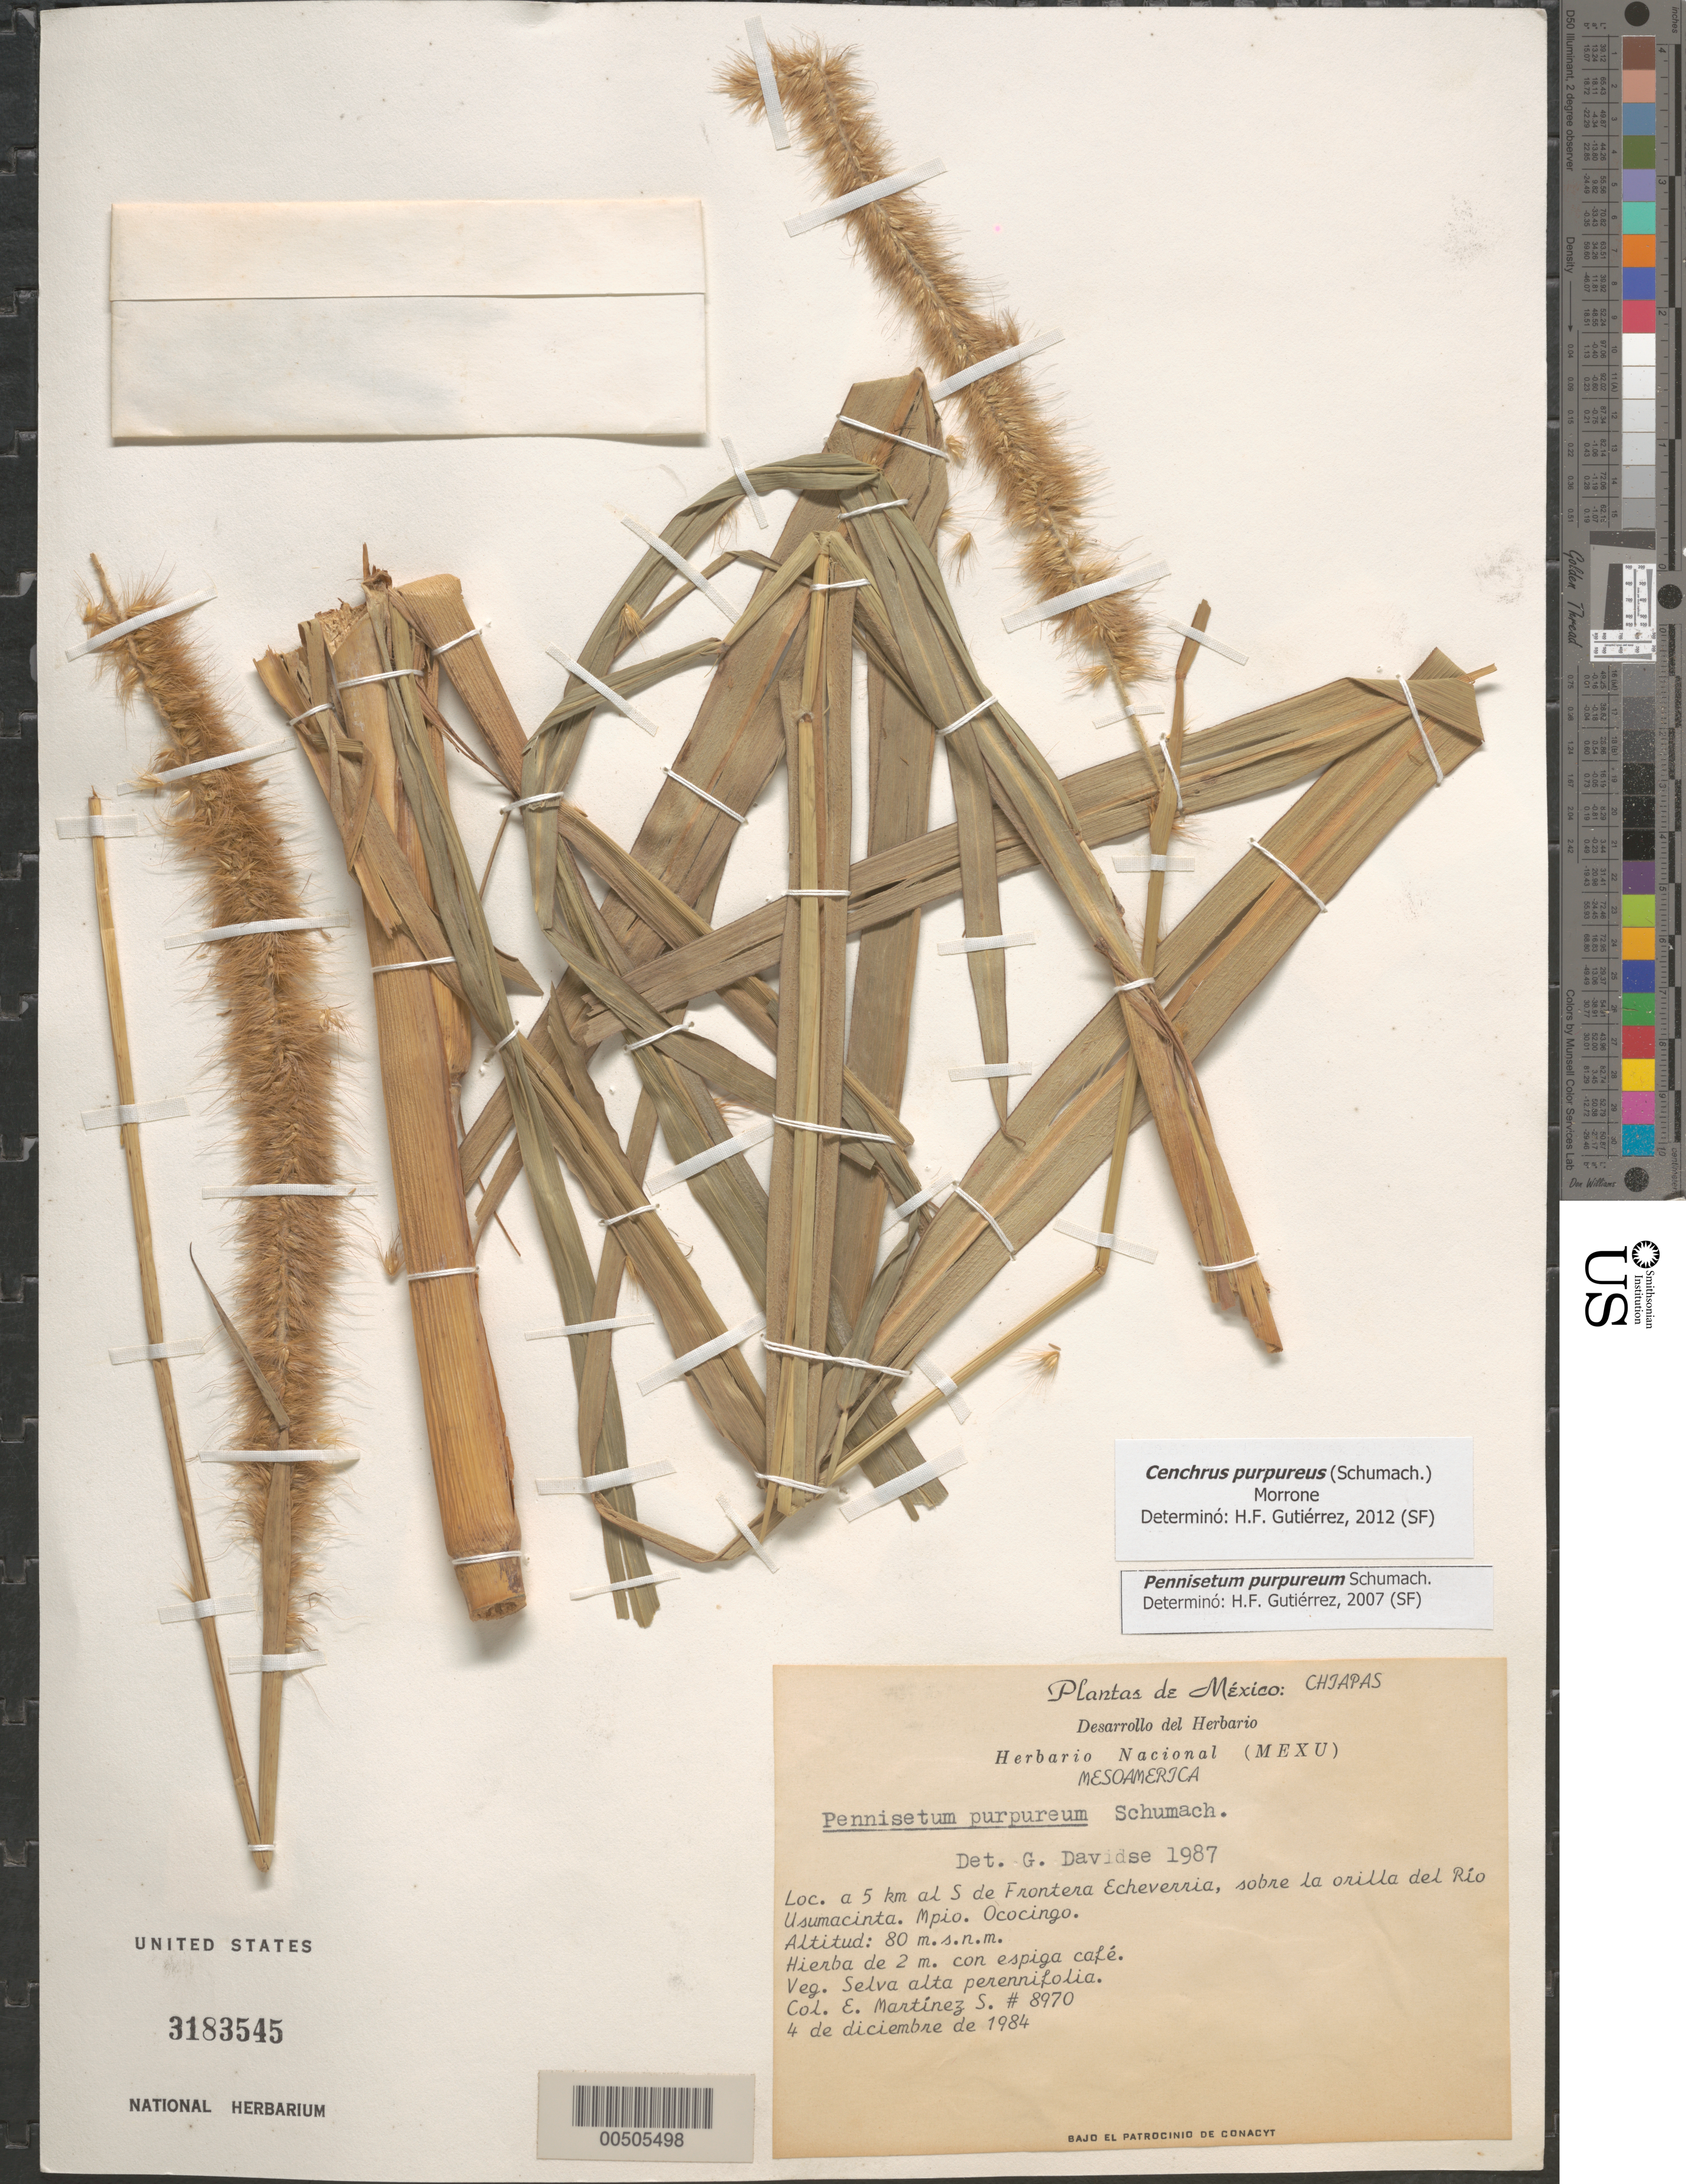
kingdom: Plantae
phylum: Tracheophyta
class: Liliopsida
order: Poales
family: Poaceae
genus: Cenchrus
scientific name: Cenchrus purpureus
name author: (Schumach.) Morrone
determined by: Gutiérrez, H. F.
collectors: E. Martínez Soto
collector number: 8970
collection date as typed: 4 Dec 1984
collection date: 1984-12-04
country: Mexico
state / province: Chiapas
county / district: Ococingo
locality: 5 km S of Frontera Echeverria, sobre la orilla del Rio Usumacinta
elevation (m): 80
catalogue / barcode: US 3183545